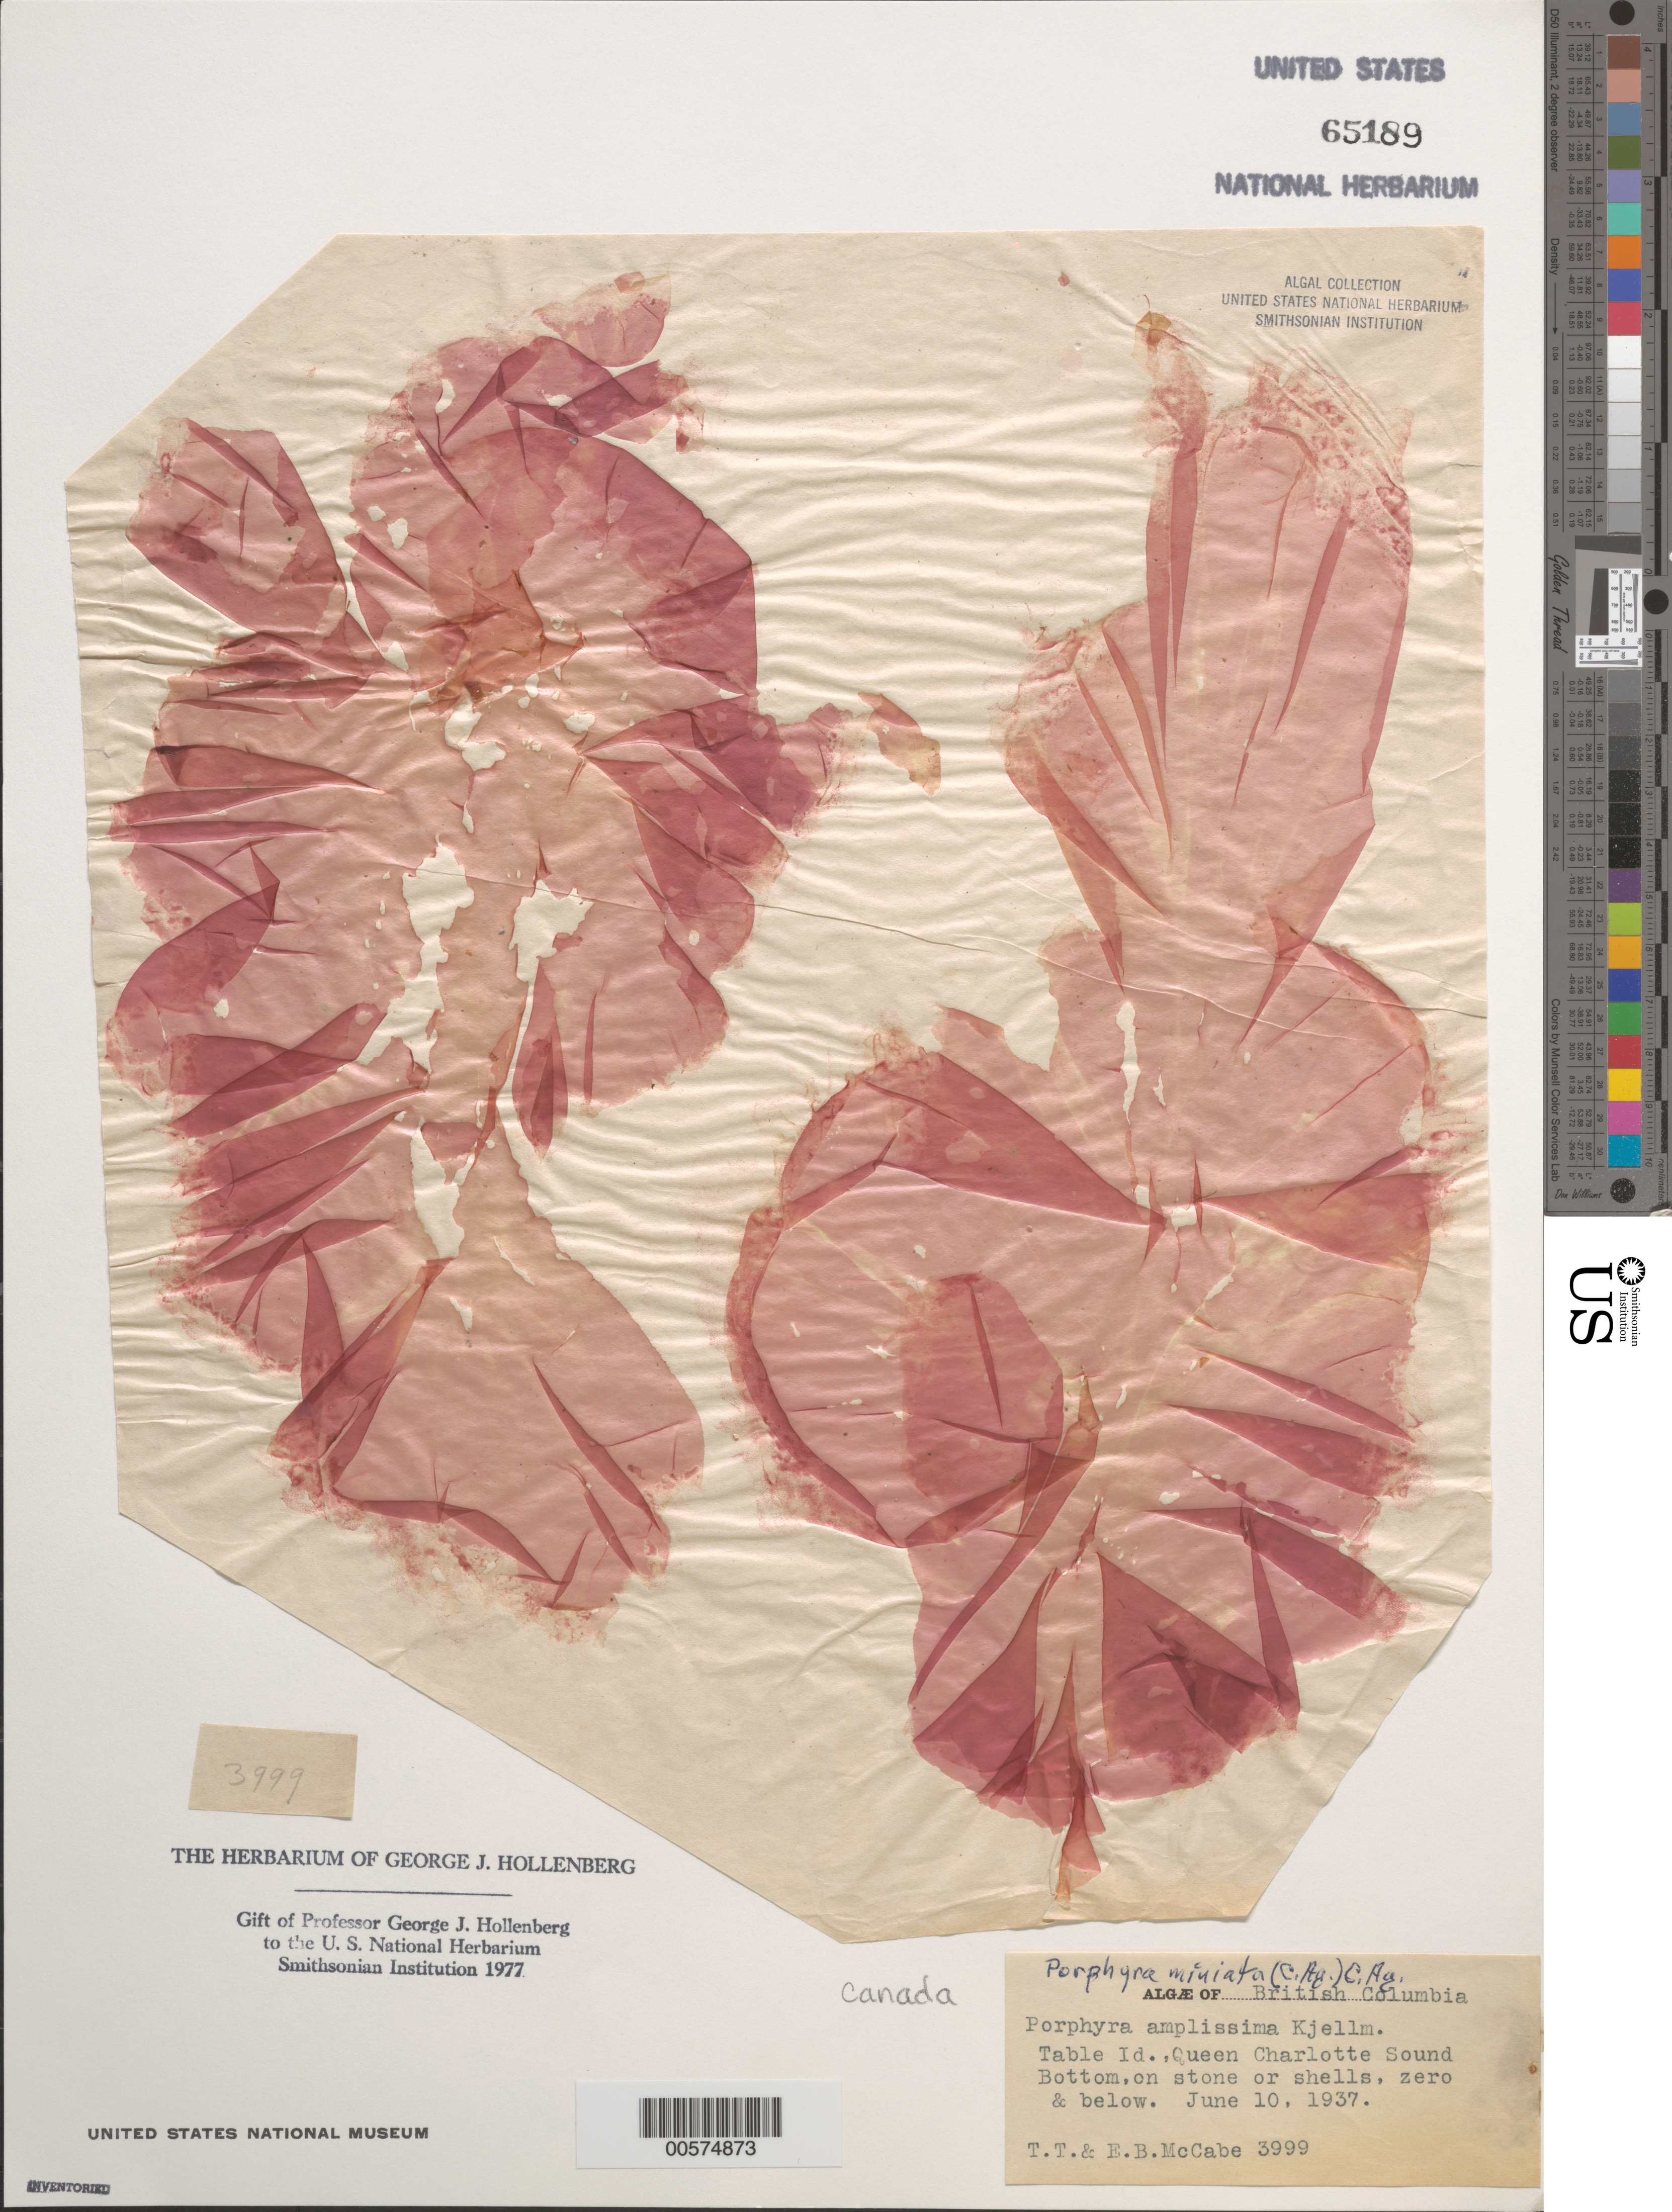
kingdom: Plantae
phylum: Rhodophyta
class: Bangiophyceae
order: Bangiales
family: Bangiaceae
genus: Wildemania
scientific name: Wildemania miniata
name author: (C. Agardh) Foslie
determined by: Algae name updating Project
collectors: T. McCabe & E. McCabe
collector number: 3999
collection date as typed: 10 Jun 1937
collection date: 1937-06-10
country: Canada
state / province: British Columbia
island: Table Island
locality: Queen Charlotte Sound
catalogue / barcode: US 65189